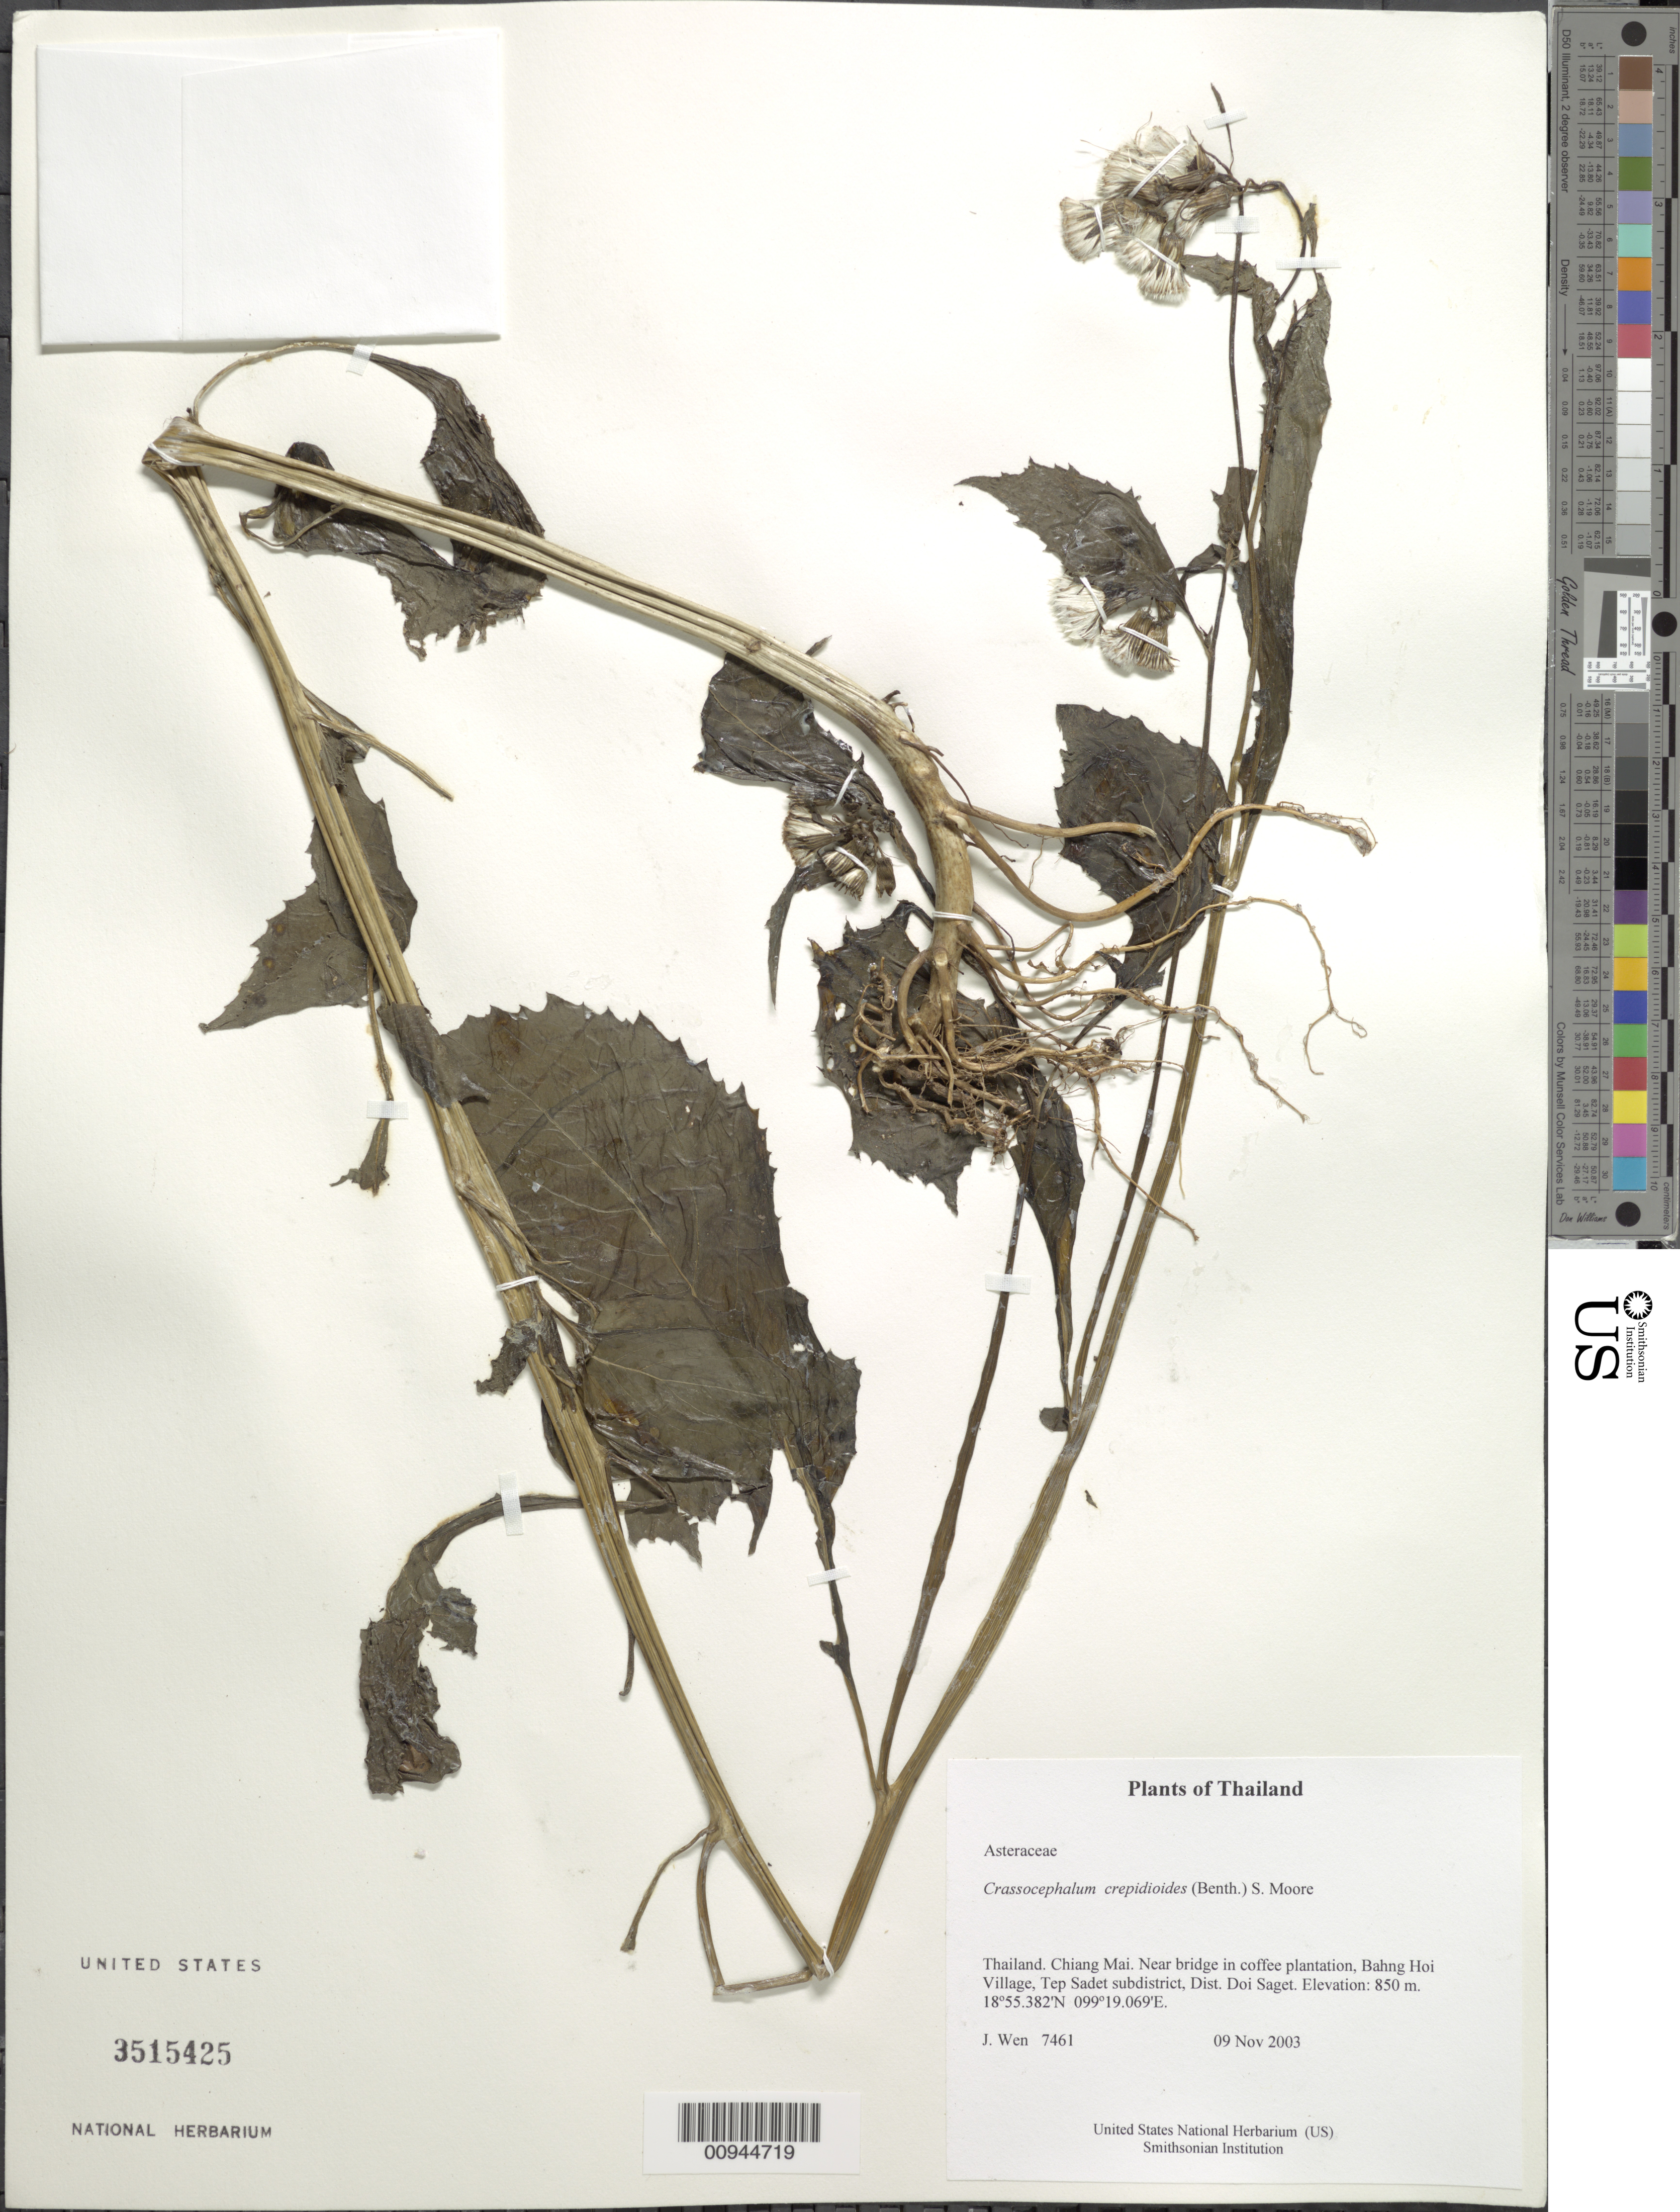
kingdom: Plantae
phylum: Tracheophyta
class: Magnoliopsida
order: Asterales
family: Asteraceae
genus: Crassocephalum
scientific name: Crassocephalum crepidioides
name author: (Benth.) S. Moore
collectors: J. Wen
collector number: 7461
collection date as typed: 09 Nov 2003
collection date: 2003-11-09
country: Thailand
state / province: Chiang Mai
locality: Near bridge in coffee plantation, Bahng Hoi Village, Tep Sadet subdistrict, Dist. Doi Saget.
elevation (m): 850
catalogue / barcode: US 3515425